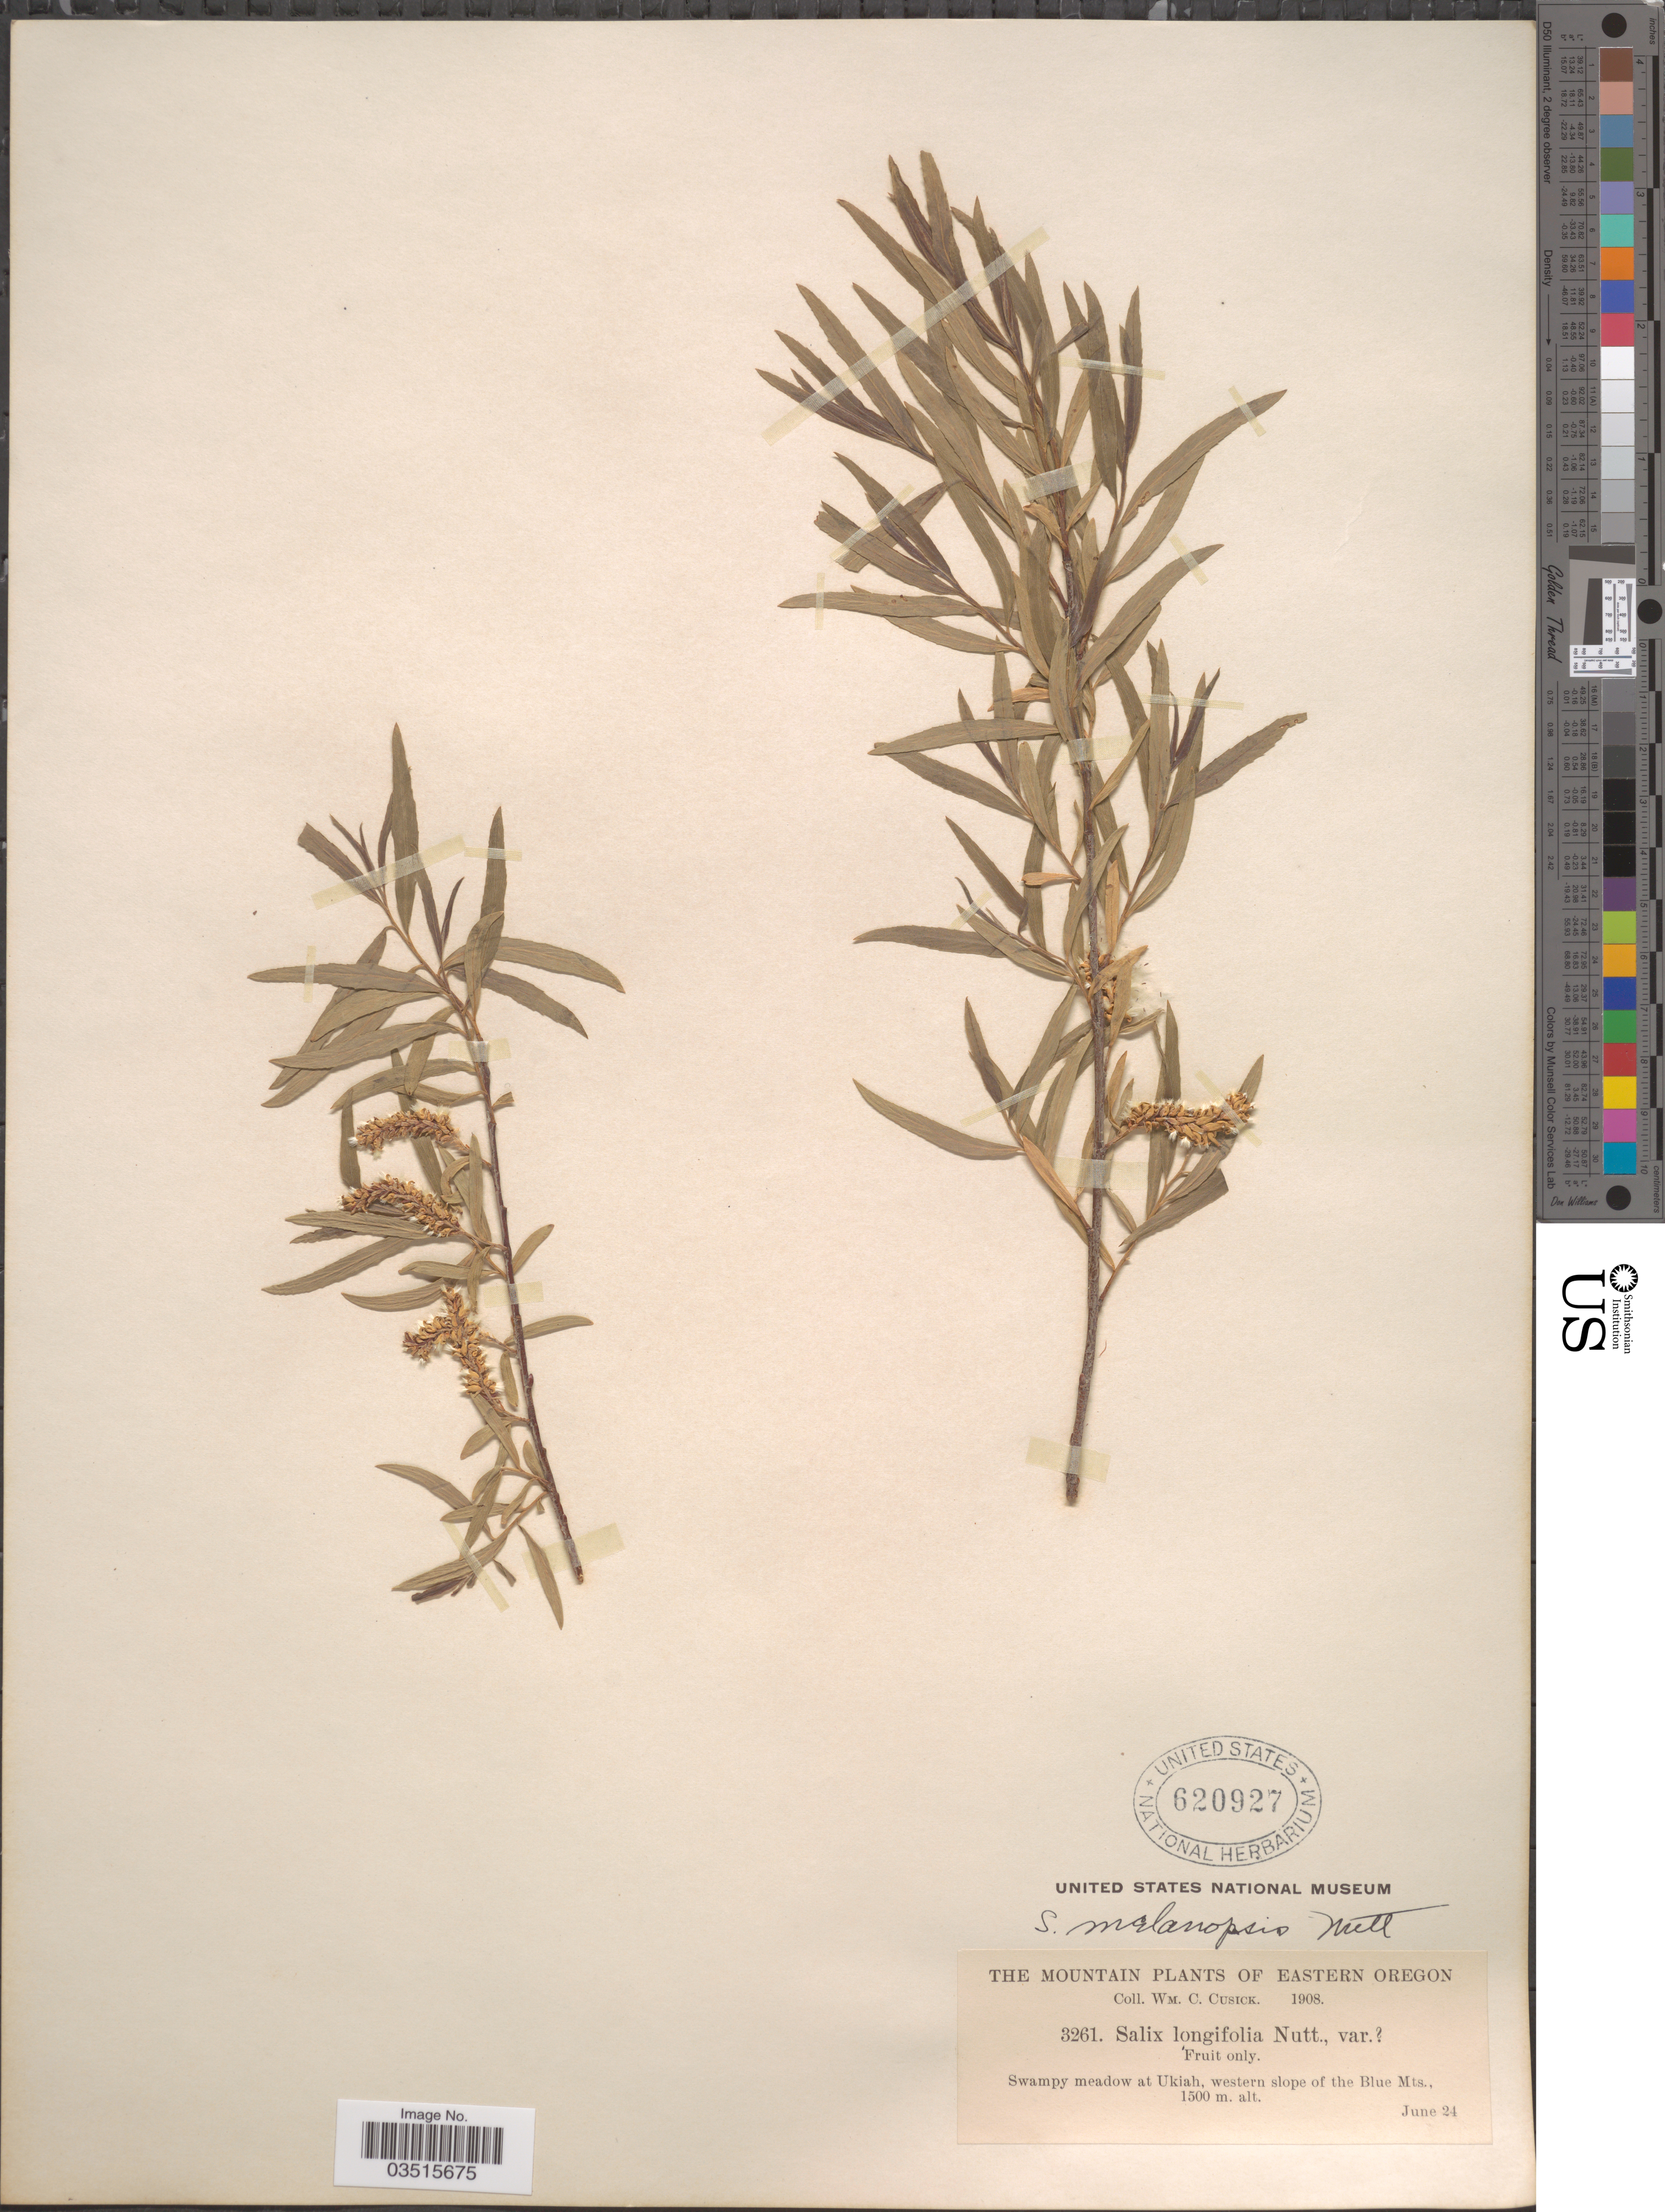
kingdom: Plantae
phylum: Tracheophyta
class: Magnoliopsida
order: Malpighiales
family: Salicaceae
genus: Salix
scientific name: Salix melanopsis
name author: Nutt.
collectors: W. C. Cusick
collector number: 3261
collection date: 1908-06-24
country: United States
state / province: Oregon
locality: The Mountain plants of Eastern Oregon. Swampy meadow at Ukiah, western slope of the Blue Mts.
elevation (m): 1500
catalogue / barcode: US 620927